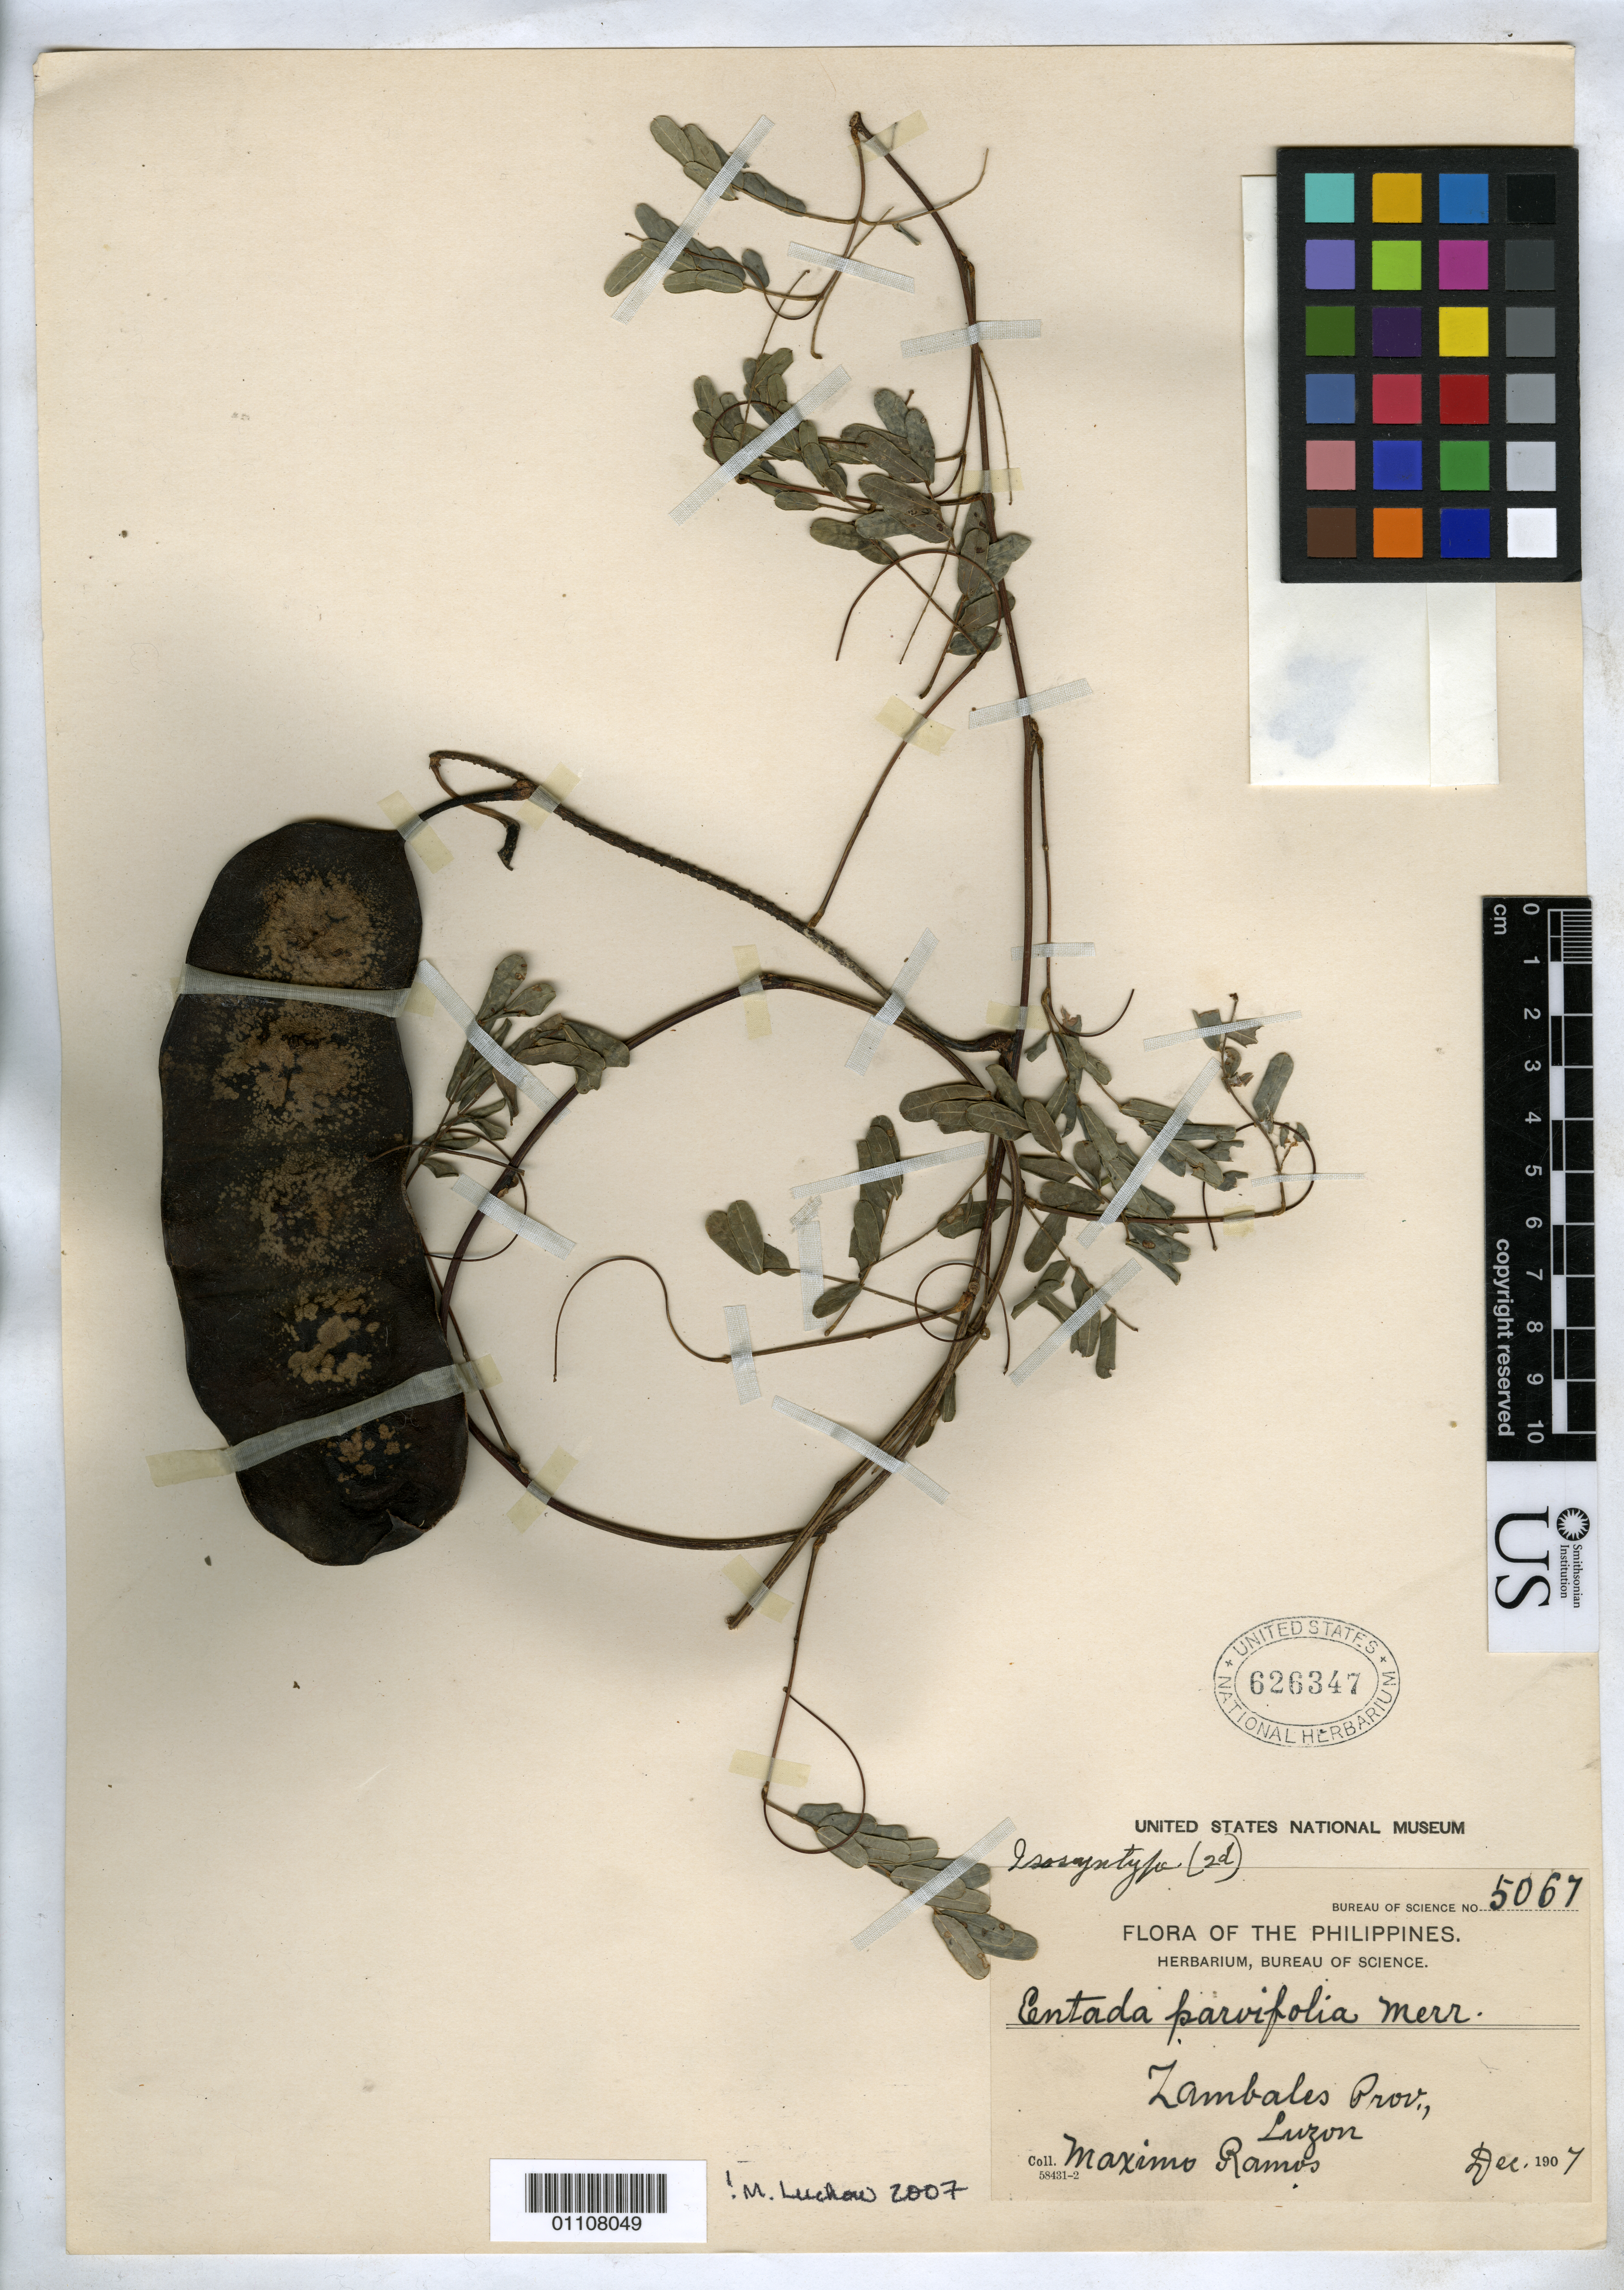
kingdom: Plantae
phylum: Tracheophyta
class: Magnoliopsida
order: Fabales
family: Fabaceae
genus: Entada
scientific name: Entada parvifolia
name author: Merr.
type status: Syntype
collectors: M. Ramos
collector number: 5067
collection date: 1907-12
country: Philippines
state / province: Central Luzon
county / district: Zambales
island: Luzon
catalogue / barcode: US 626347